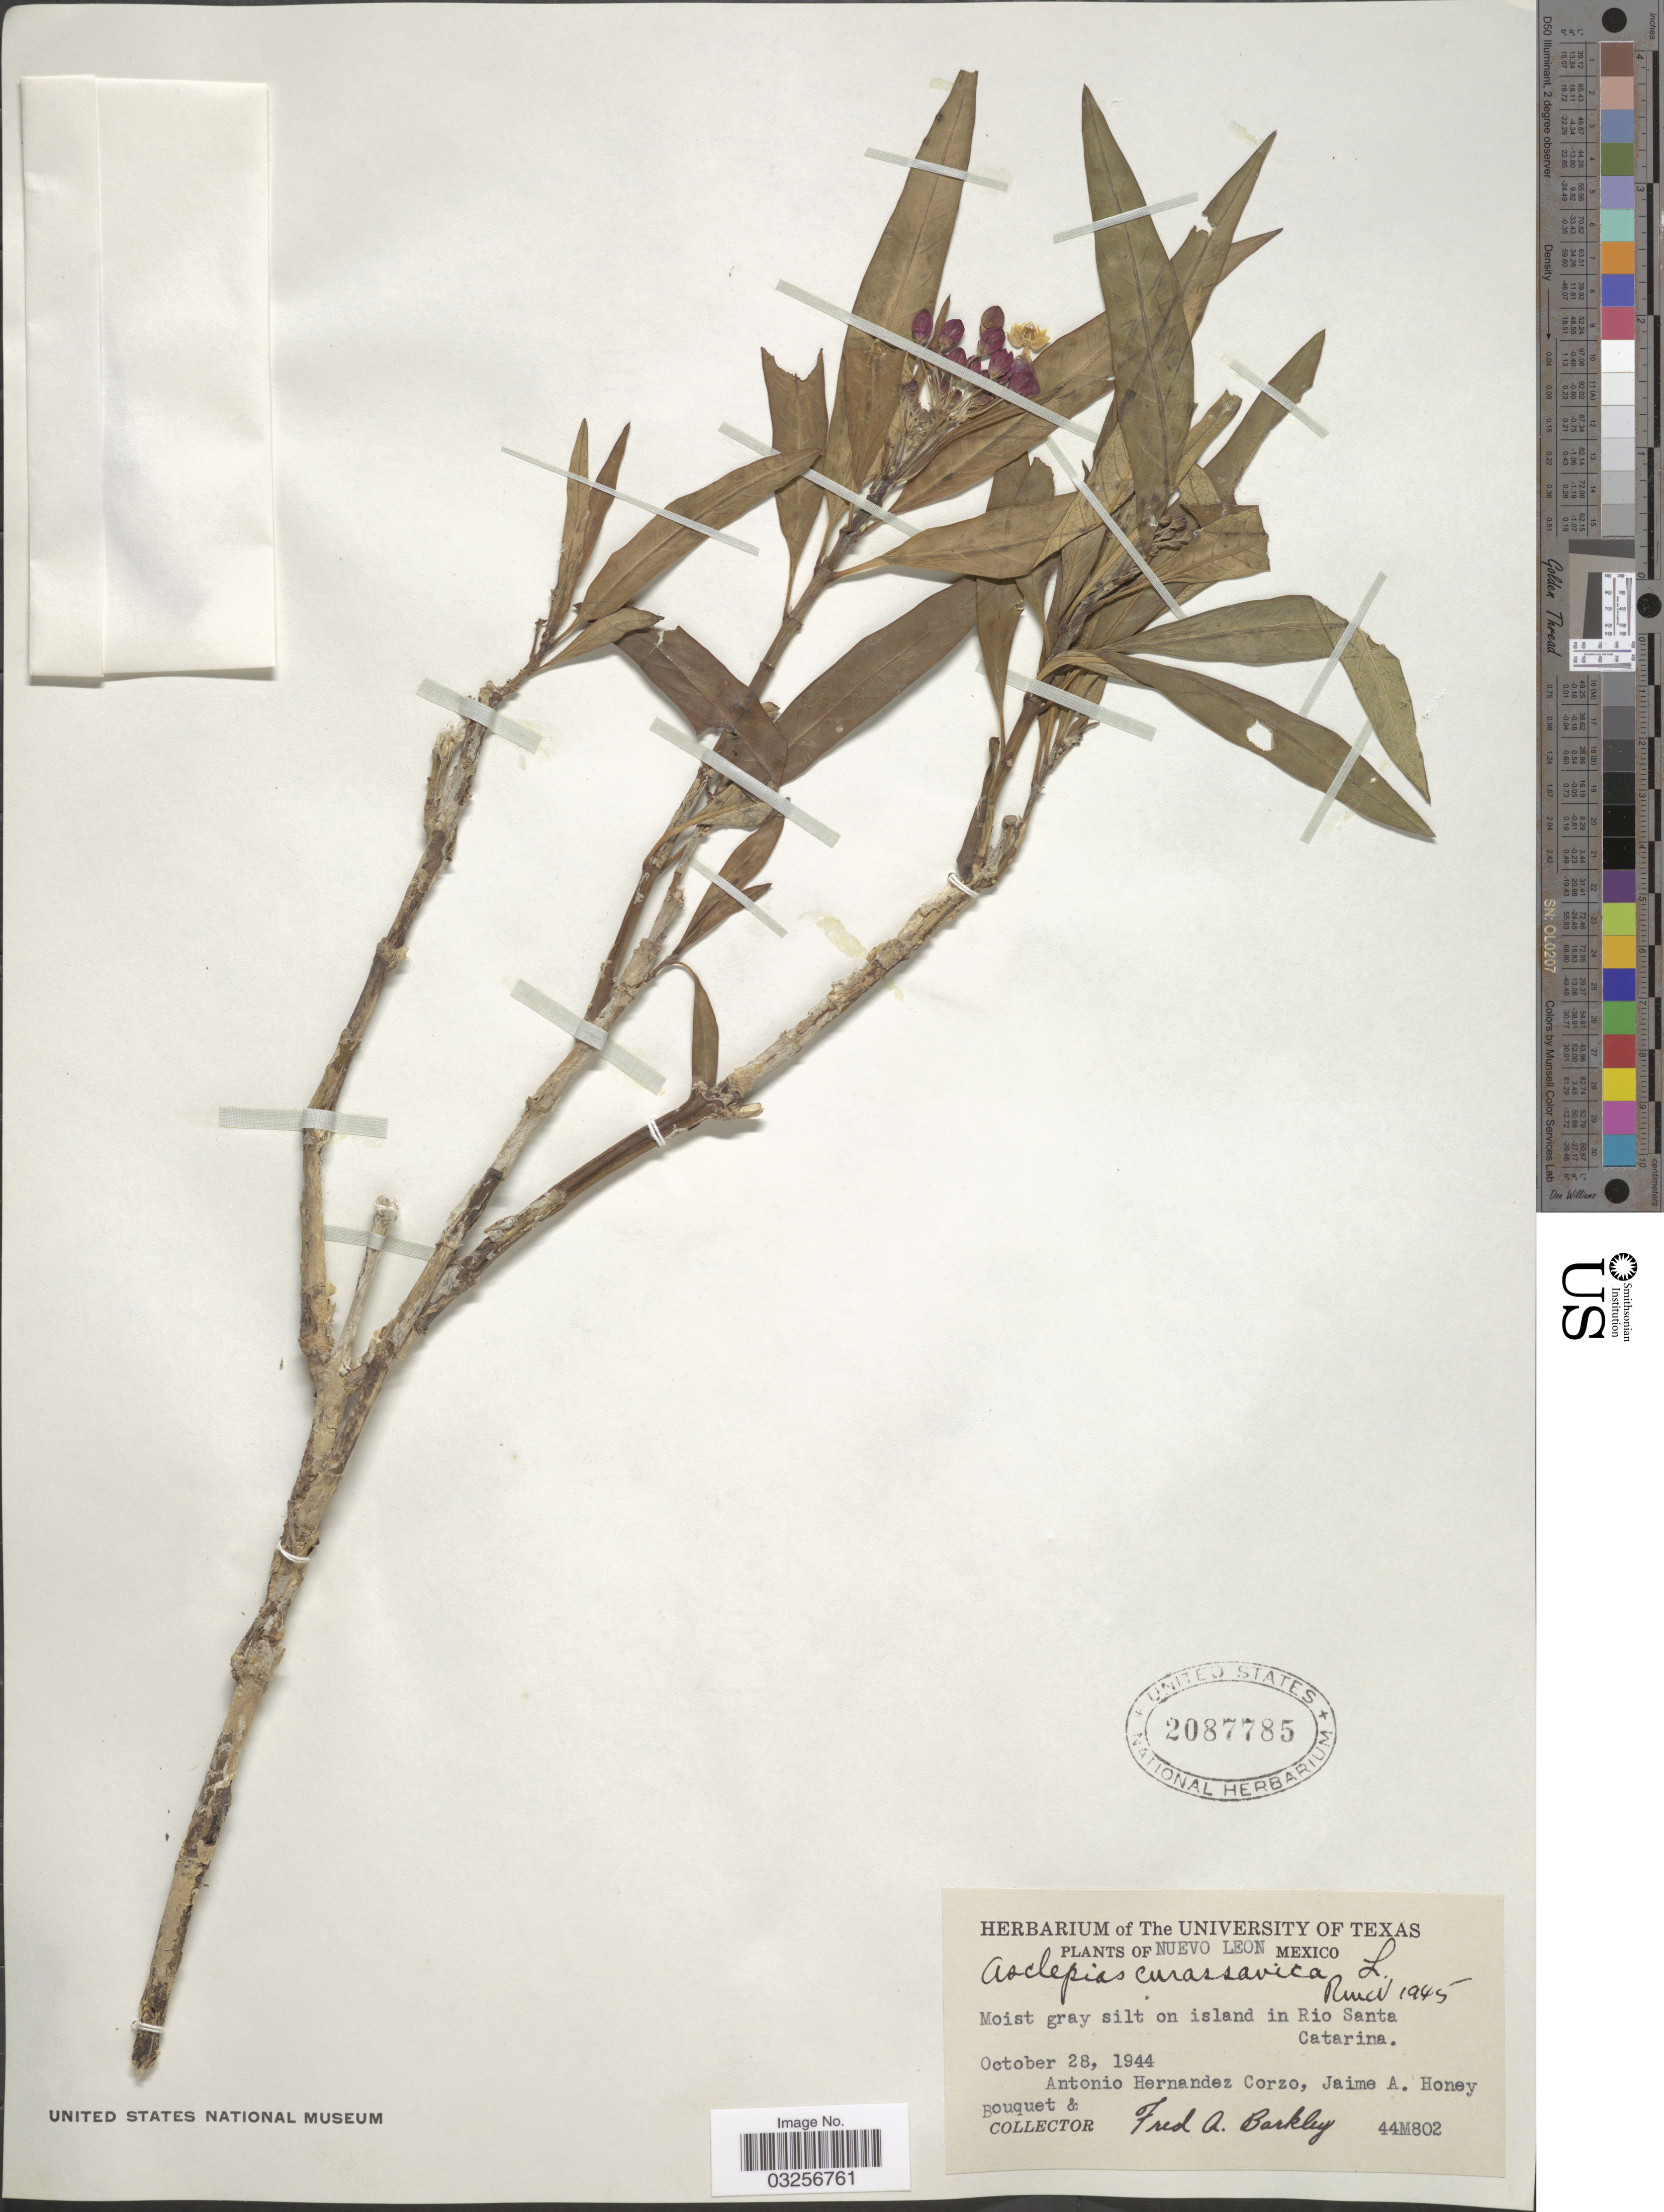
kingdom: Plantae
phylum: Tracheophyta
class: Magnoliopsida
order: Gentianales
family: Apocynaceae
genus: Asclepias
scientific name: Asclepias curassavica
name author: L.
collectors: A. Hernandez-Corzo, Honey Bouquet, J. A. & F. A. Barkley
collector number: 44M802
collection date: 1944-10-28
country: Mexico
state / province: Nuevo León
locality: Moist gray silt on island in Rio Santa Catarina.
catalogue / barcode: US 2087785